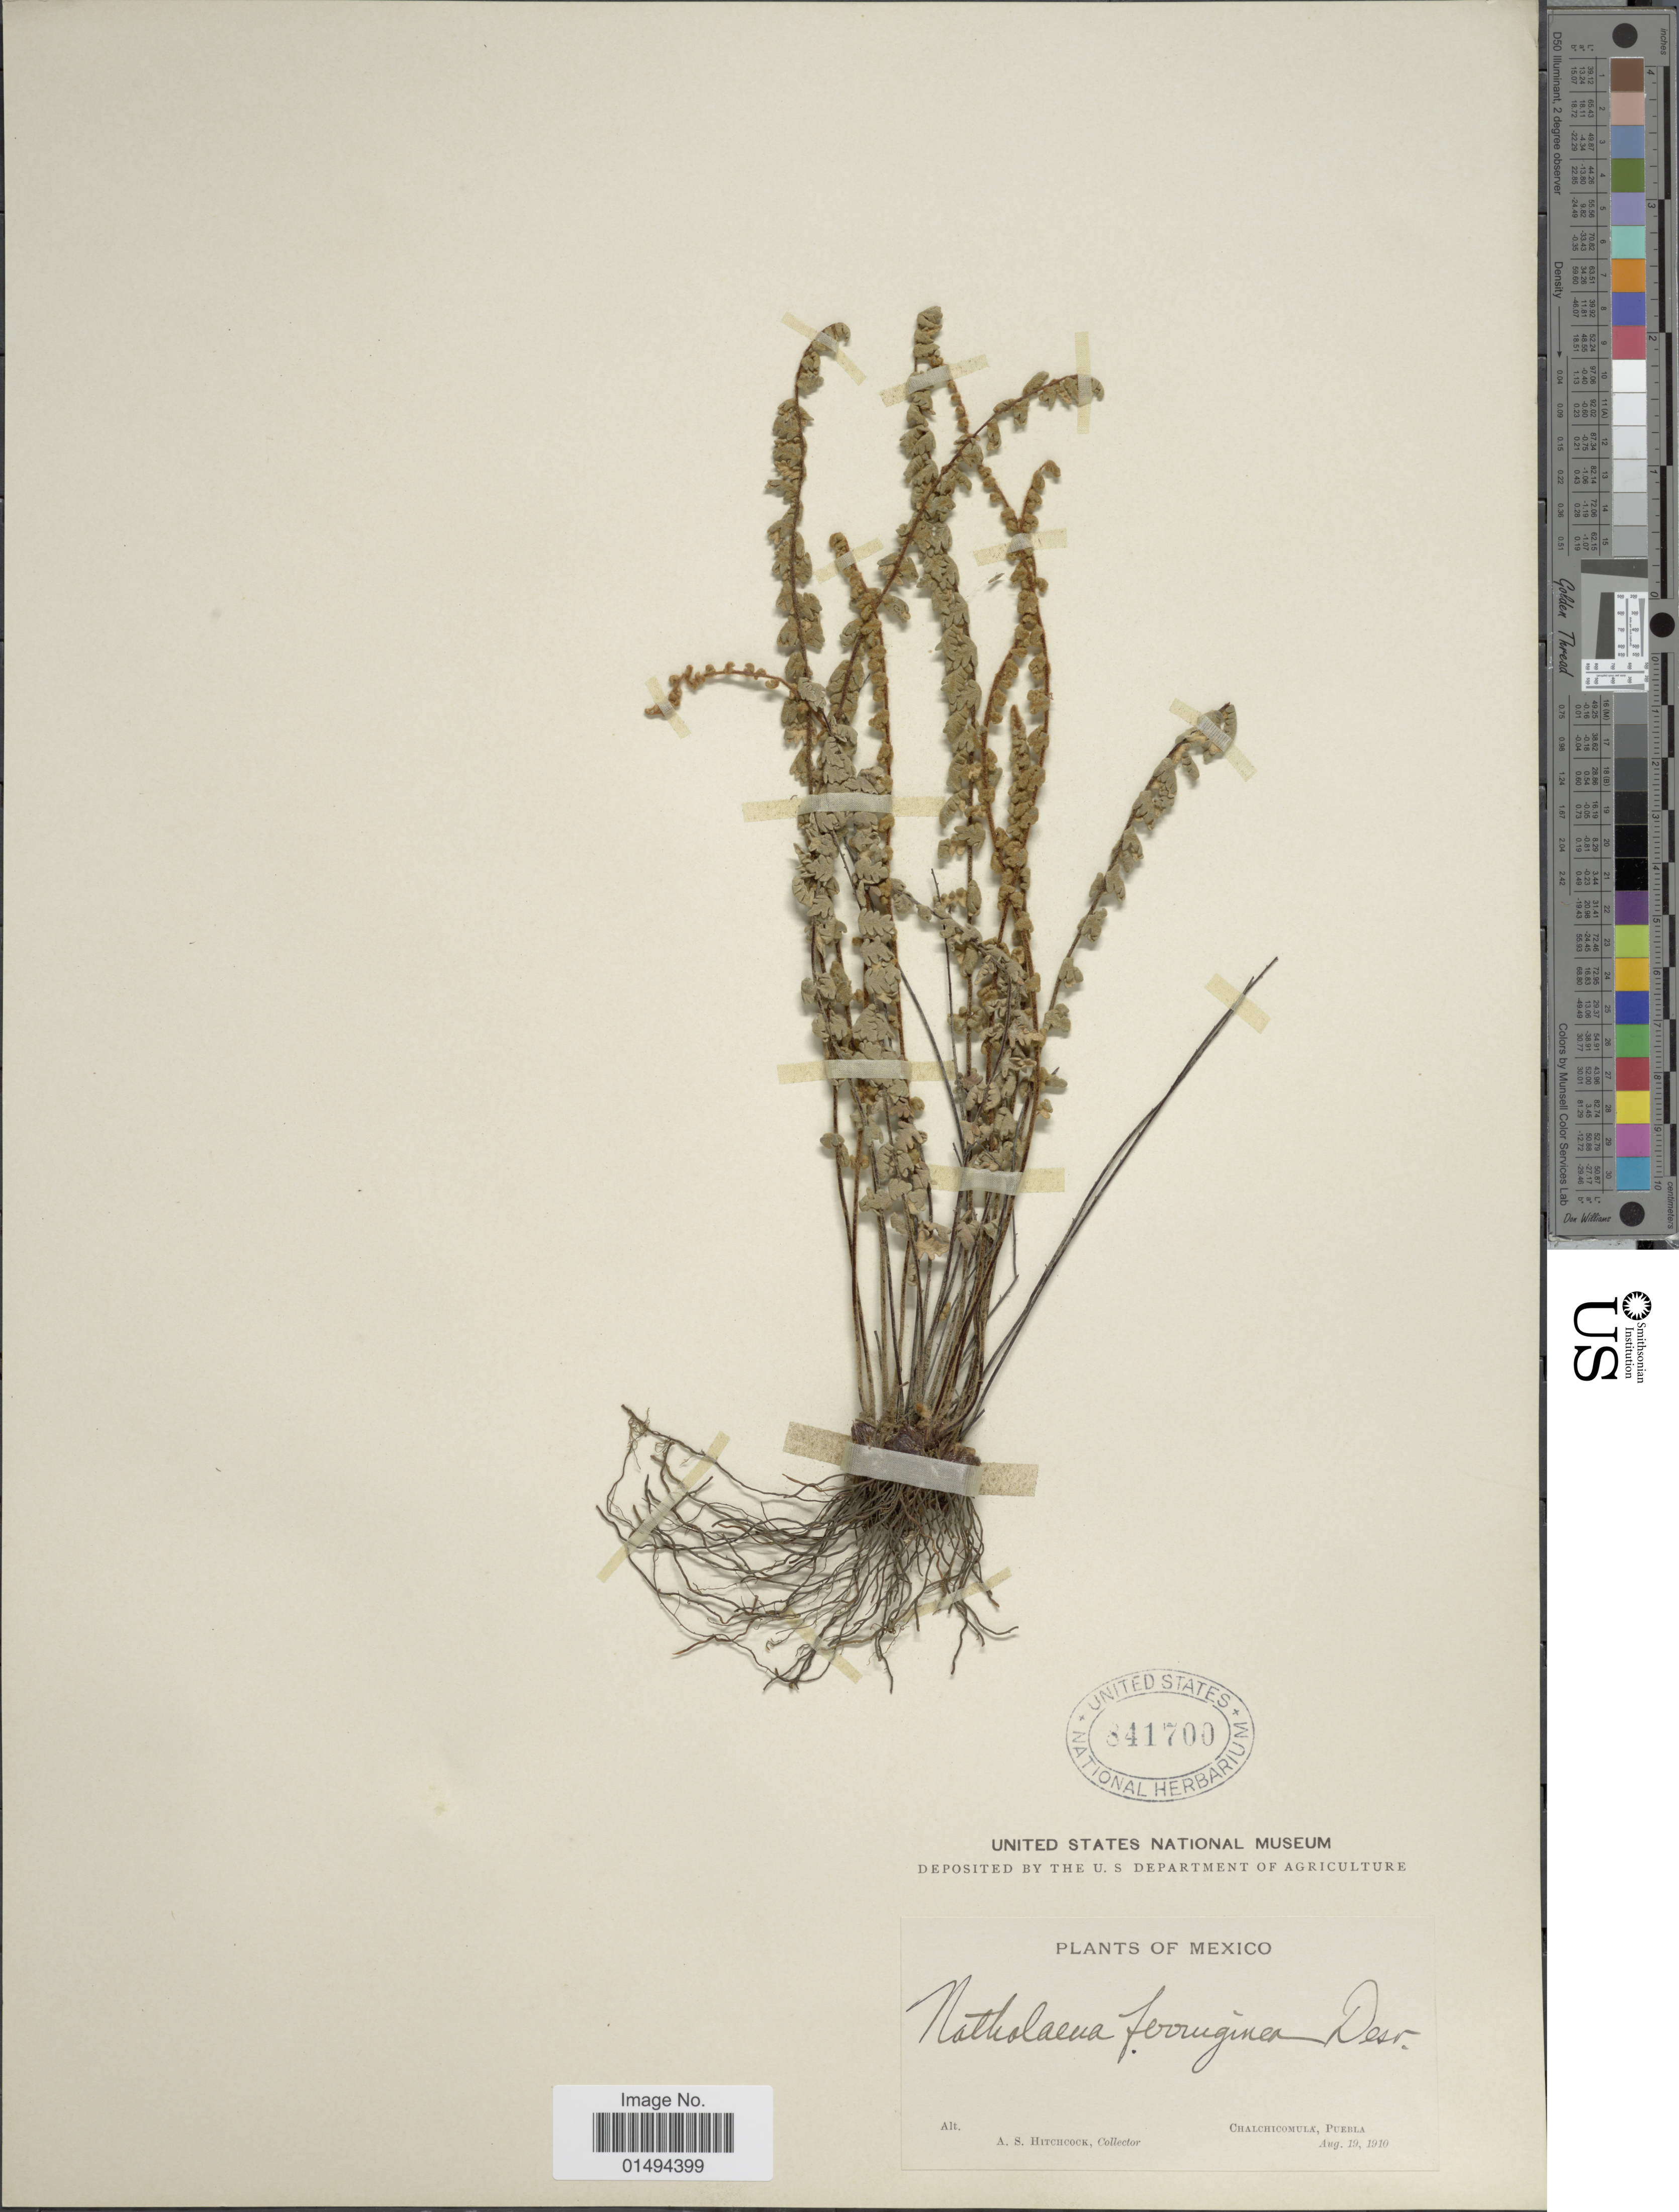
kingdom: Plantae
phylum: Tracheophyta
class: Polypodiopsida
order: Polypodiales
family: Pteridaceae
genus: Myriopteris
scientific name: Myriopteris aurea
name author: (Poir.) Grusz & Windham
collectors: A. S. Hitchcock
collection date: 1910-08-19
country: Mexico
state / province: Puebla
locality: Chalchicomula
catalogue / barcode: US 841700